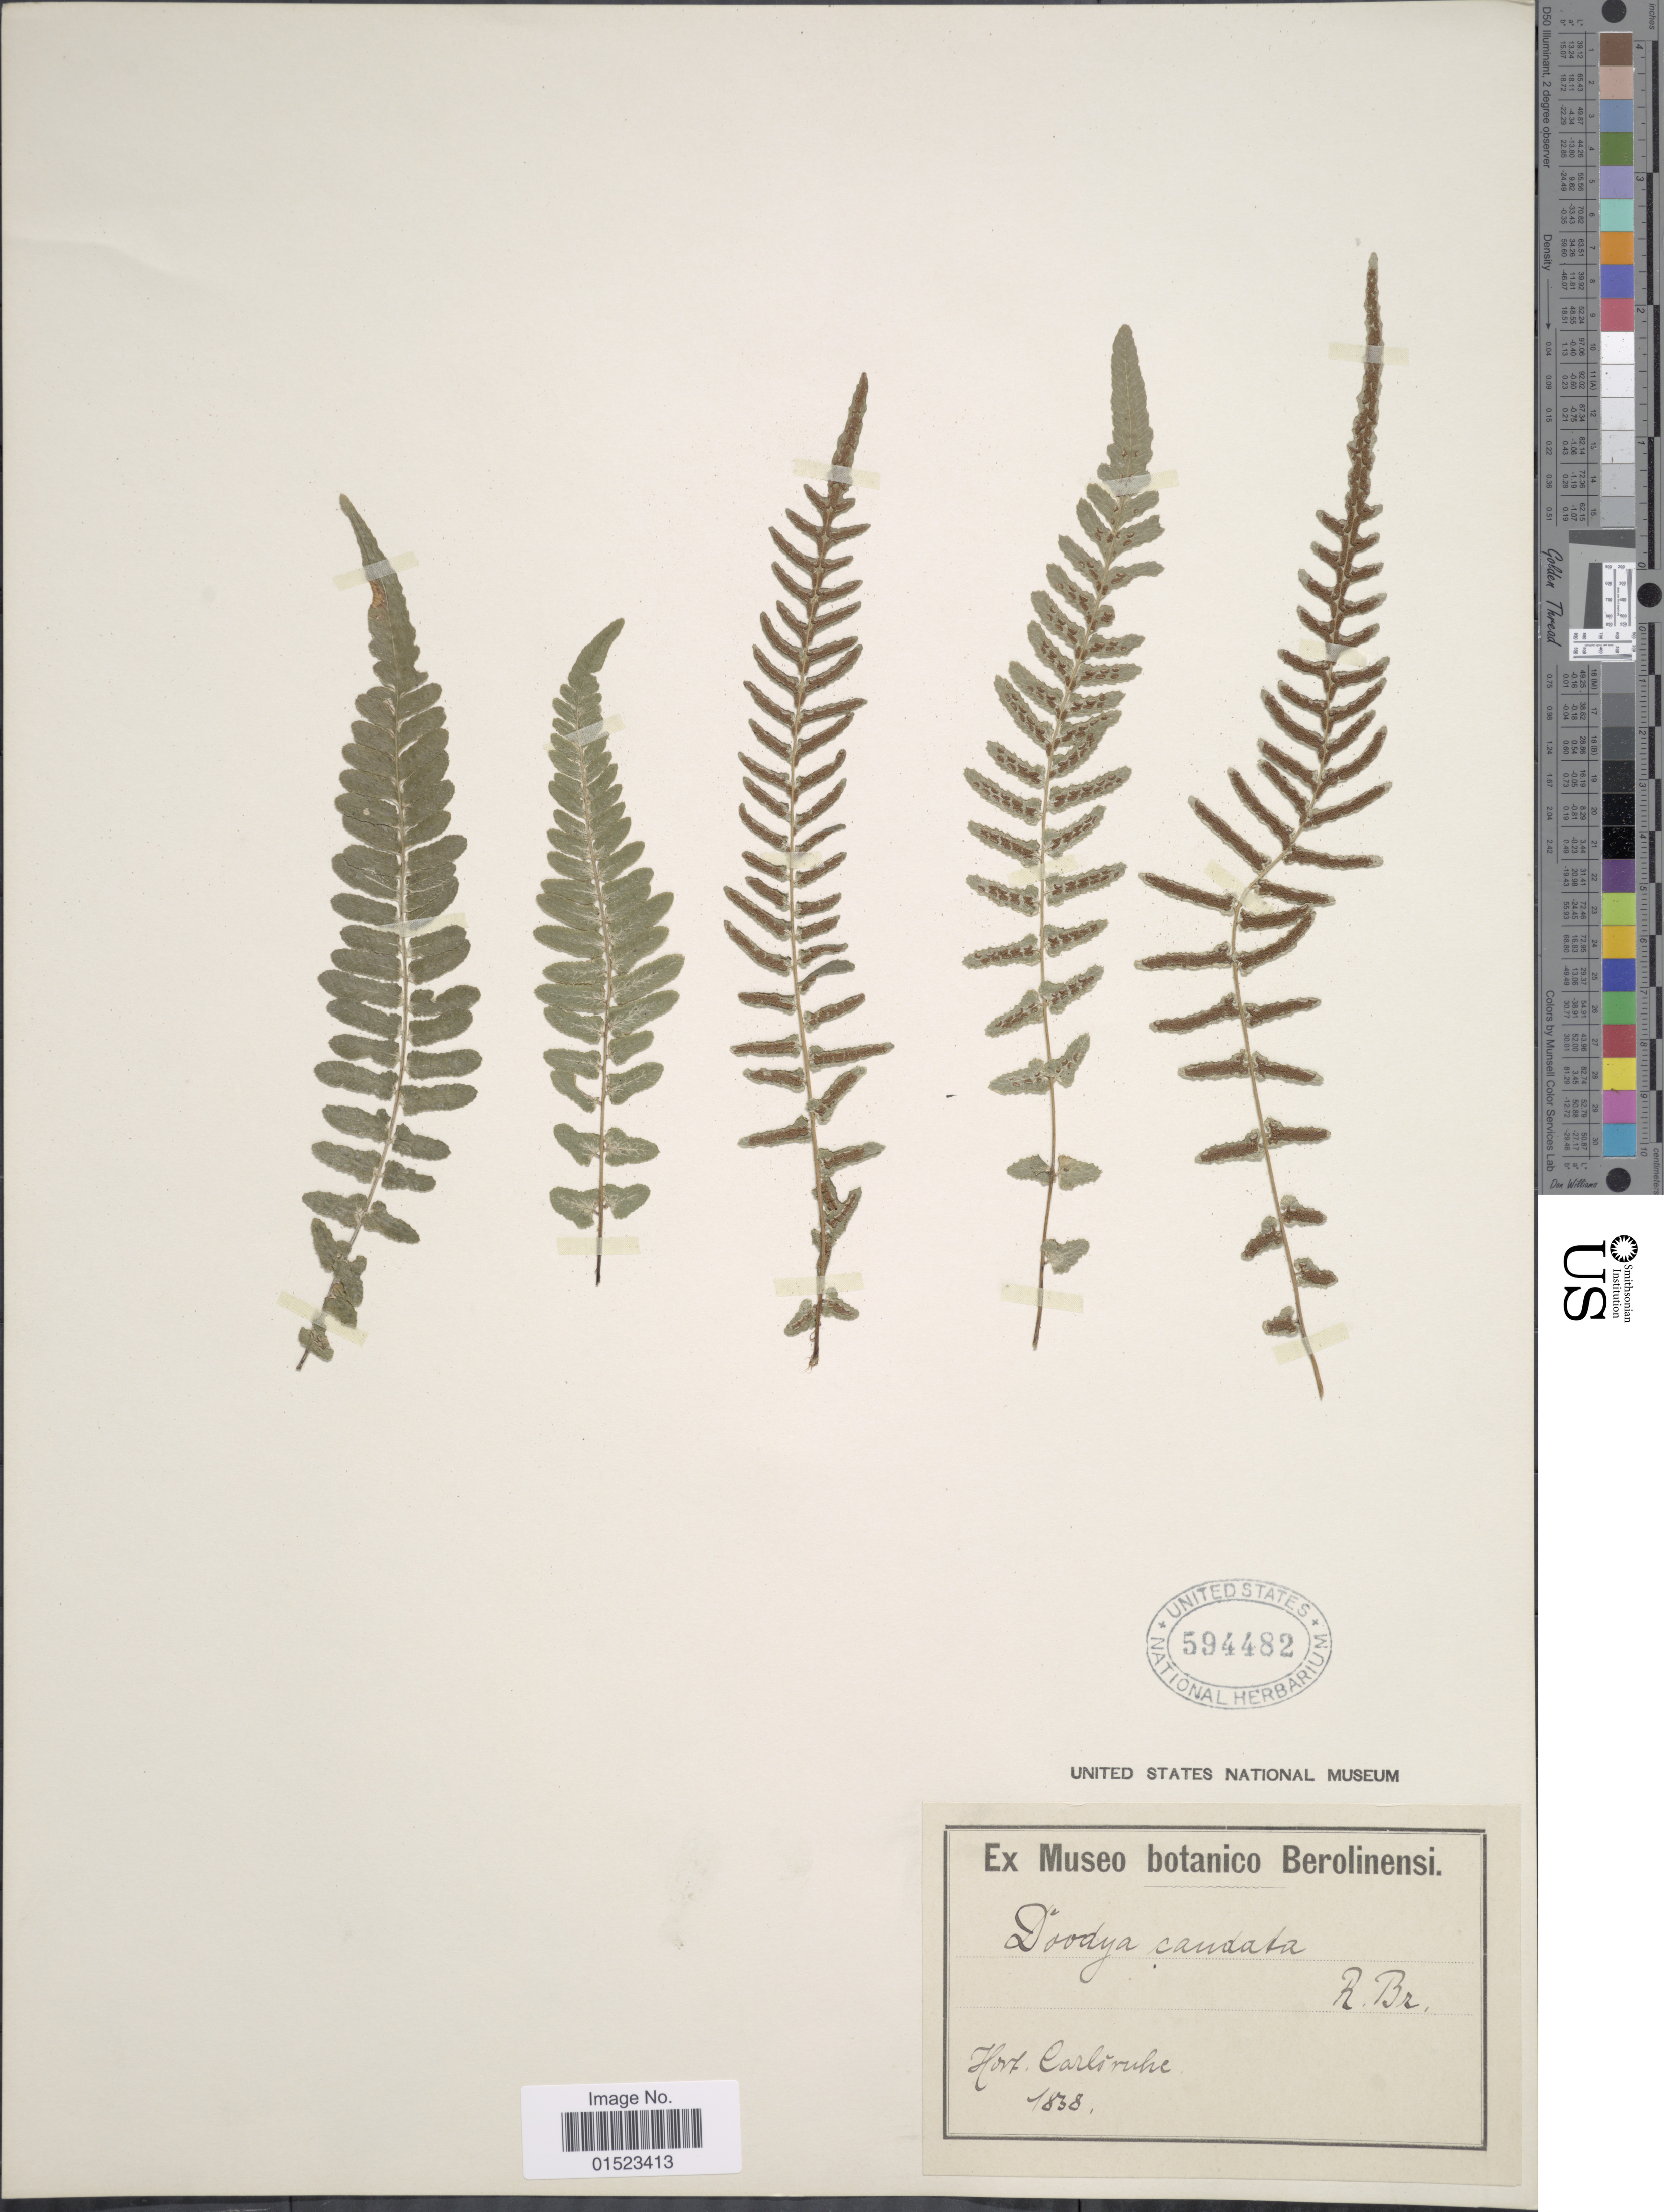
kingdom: Plantae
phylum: Tracheophyta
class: Polypodiopsida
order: Polypodiales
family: Blechnaceae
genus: Blechnum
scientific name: Blechnum caudatum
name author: Cav.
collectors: ex Mus. Bot. Berolinensi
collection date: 1838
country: Germany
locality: Hort Carlsruhe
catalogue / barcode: US 594482